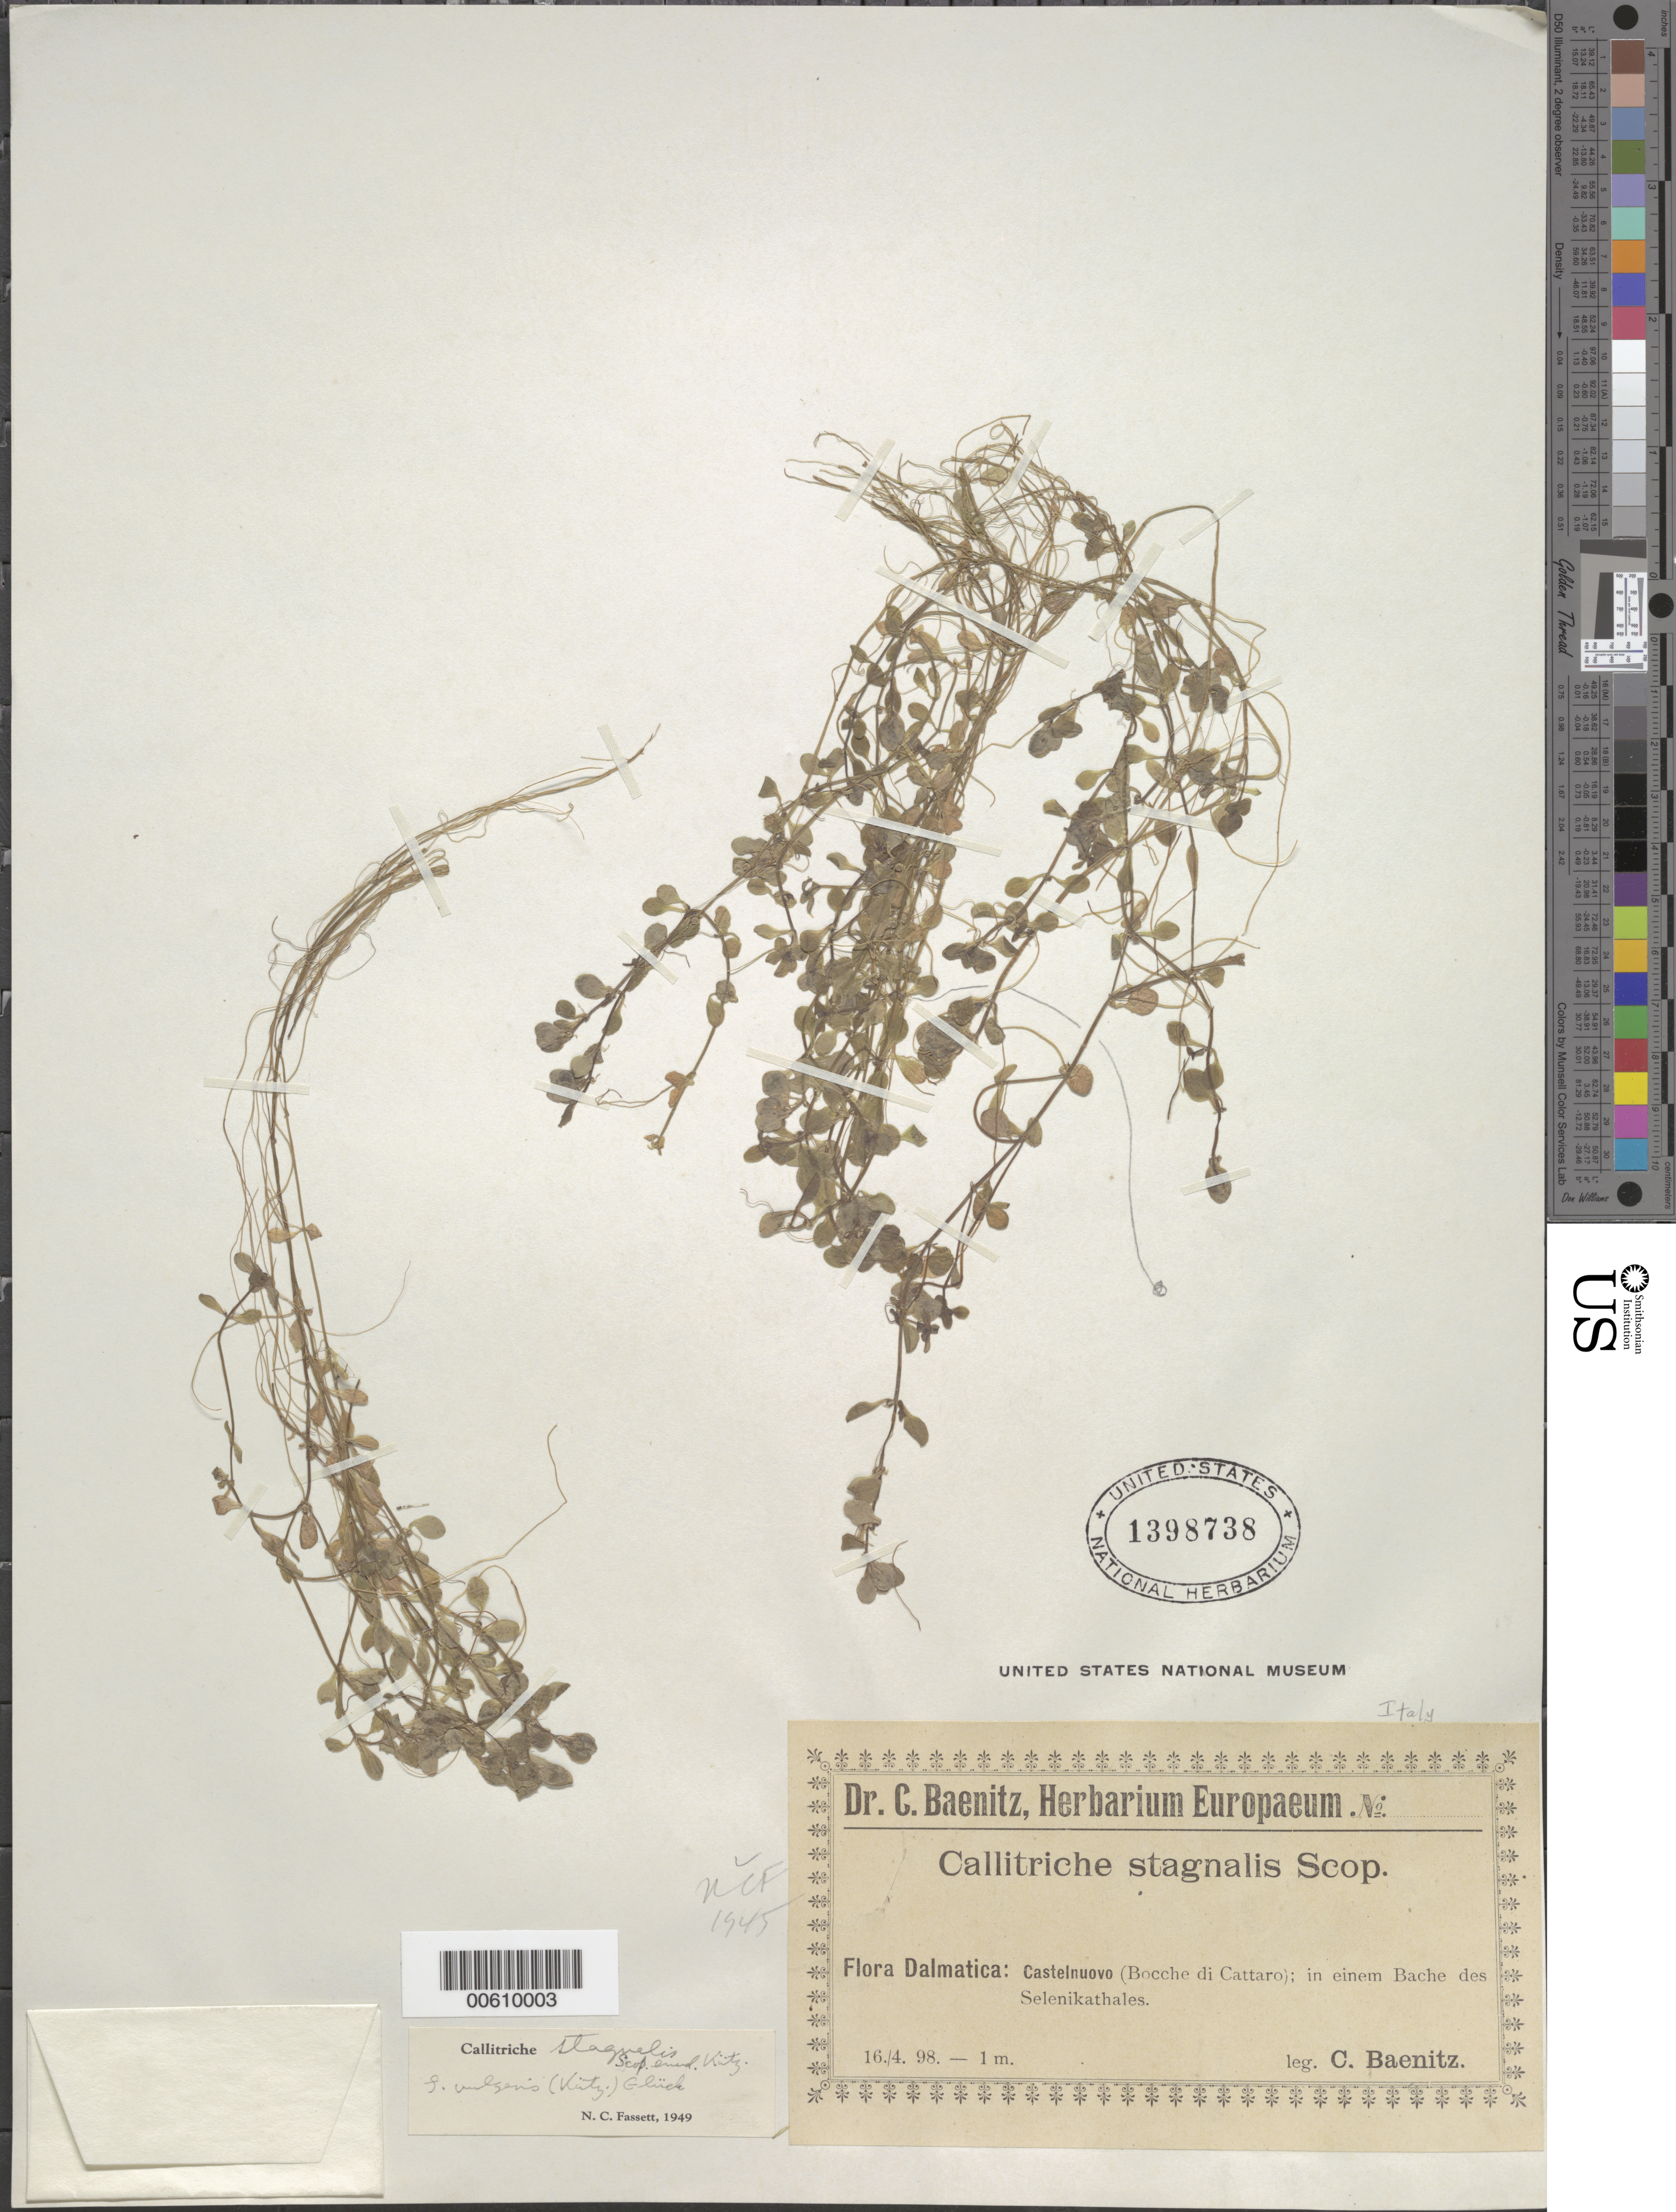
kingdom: Plantae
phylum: Tracheophyta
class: Magnoliopsida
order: Lamiales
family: Plantaginaceae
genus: Callitriche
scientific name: Callitriche stagnalis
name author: Scop.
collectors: C. G. Baenitz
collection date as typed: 16 Apr 1898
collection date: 1898-04-16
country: Italy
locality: Dalatica, Castelnuovo, Bocche di Cattaro, Bache des Selenikathales.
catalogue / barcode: US 1398738